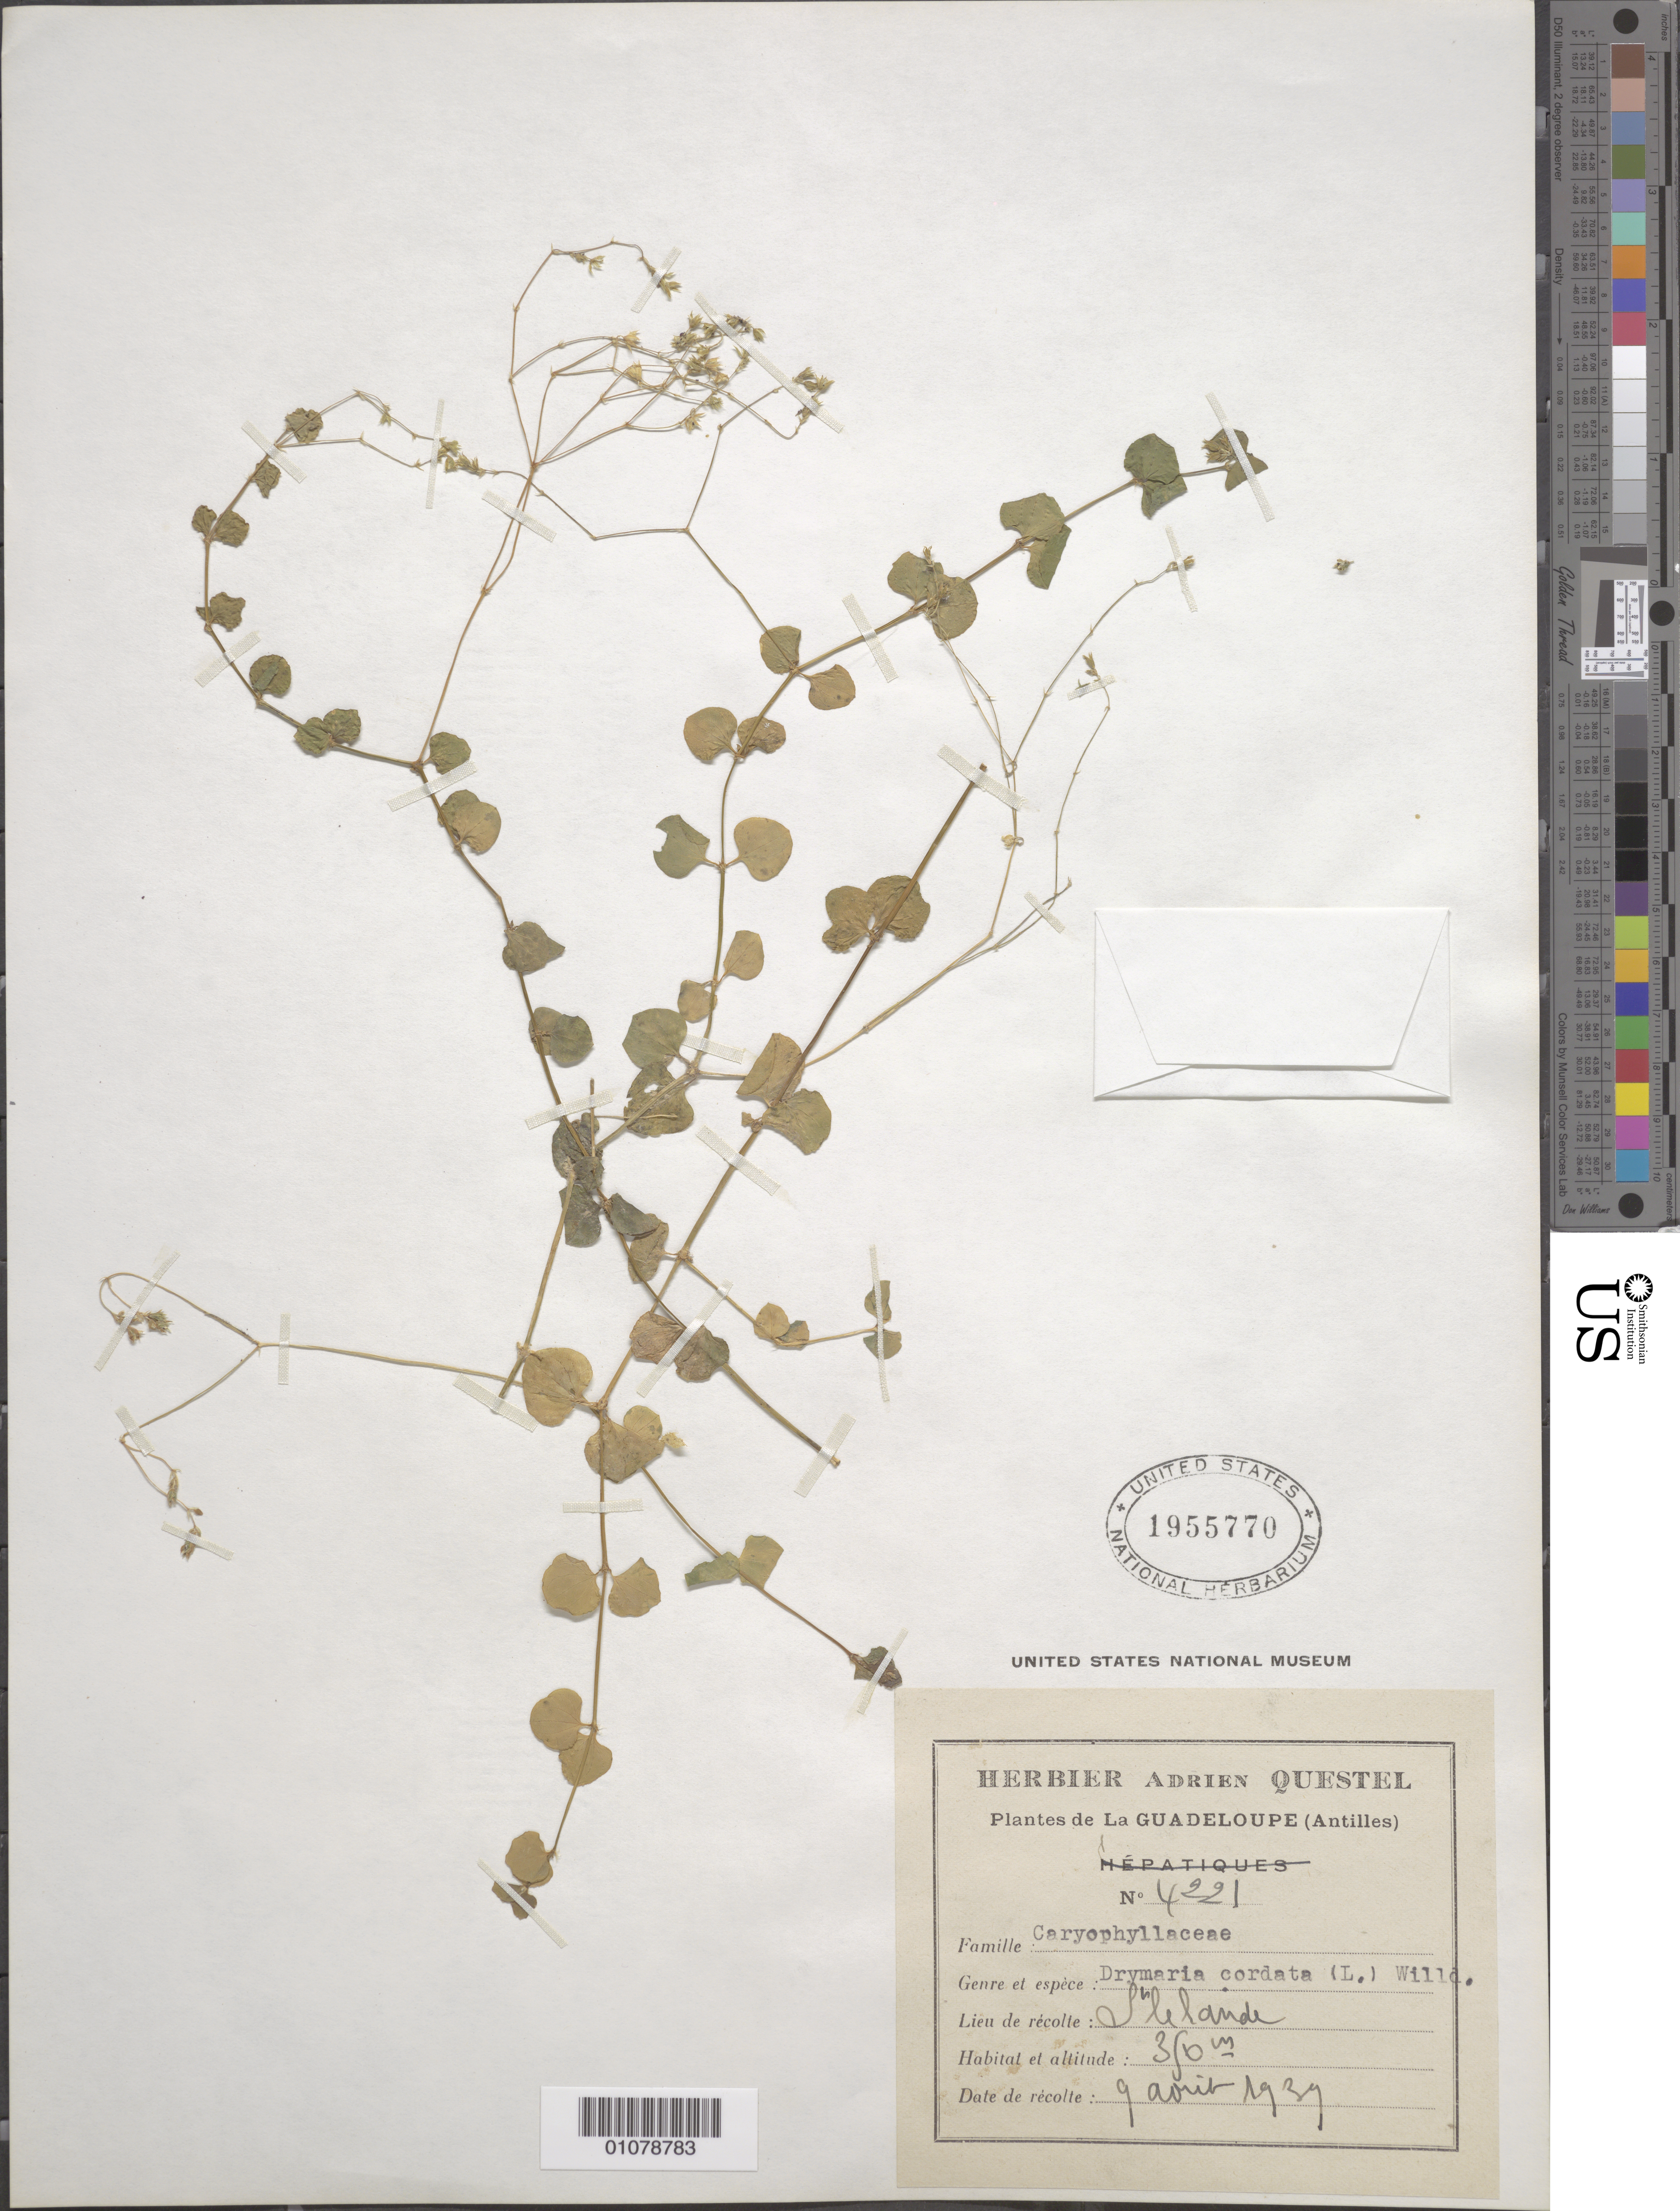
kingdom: Plantae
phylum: Tracheophyta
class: Magnoliopsida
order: Caryophyllales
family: Caryophyllaceae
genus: Drymaria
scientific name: Drymaria cordata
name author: (L.) Willd. ex Schult.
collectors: A. Questel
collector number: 4221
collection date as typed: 09 Aug 1939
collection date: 1939-08-09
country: Guadeloupe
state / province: St. Anne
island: Basse Terre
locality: St Claude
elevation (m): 350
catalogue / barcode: US 1955770